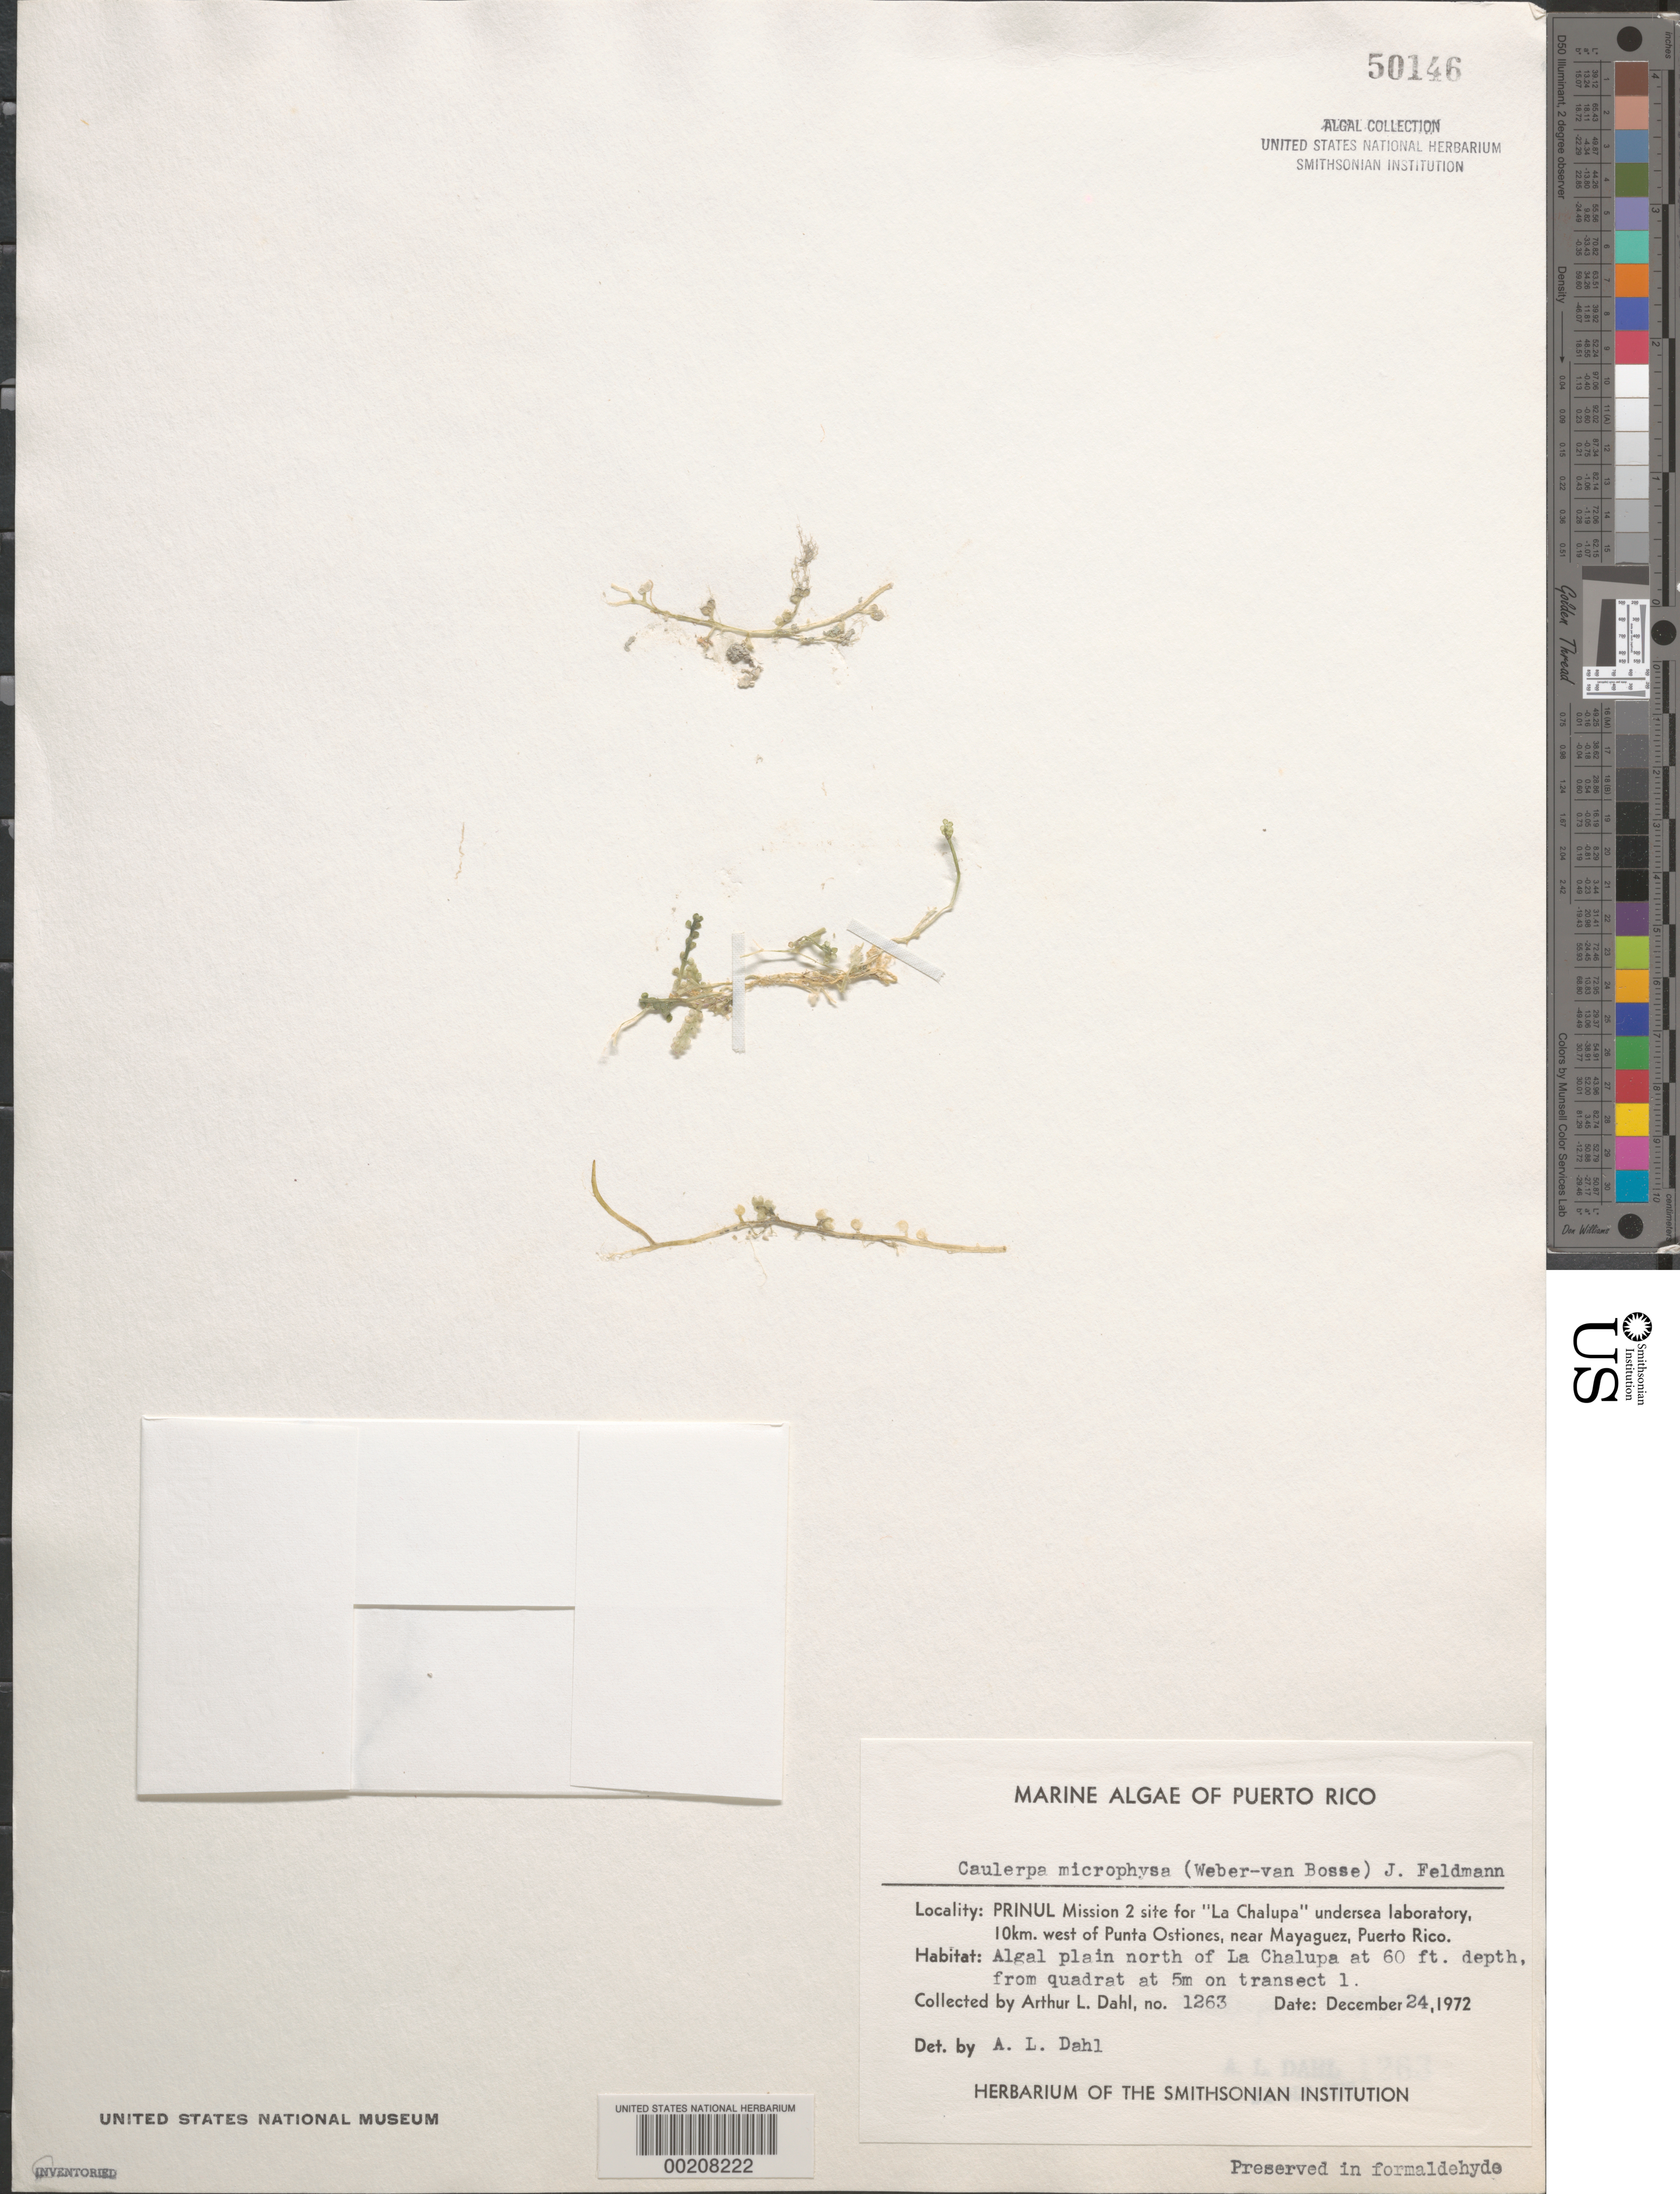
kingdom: Plantae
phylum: Chlorophyta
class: Ulvophyceae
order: Bryopsidales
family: Caulerpaceae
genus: Caulerpa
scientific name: Caulerpa microphysa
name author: (Weber Bosse) Feldmann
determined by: Dahl, A. E.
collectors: A. Dahl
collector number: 1263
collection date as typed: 24 Dec 1972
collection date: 1972-12-24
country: Puerto Rico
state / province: Mayaguez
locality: La chalupa undersea laboratory, 10 km west of punta ostiones, near mayaguez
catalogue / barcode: US 50146